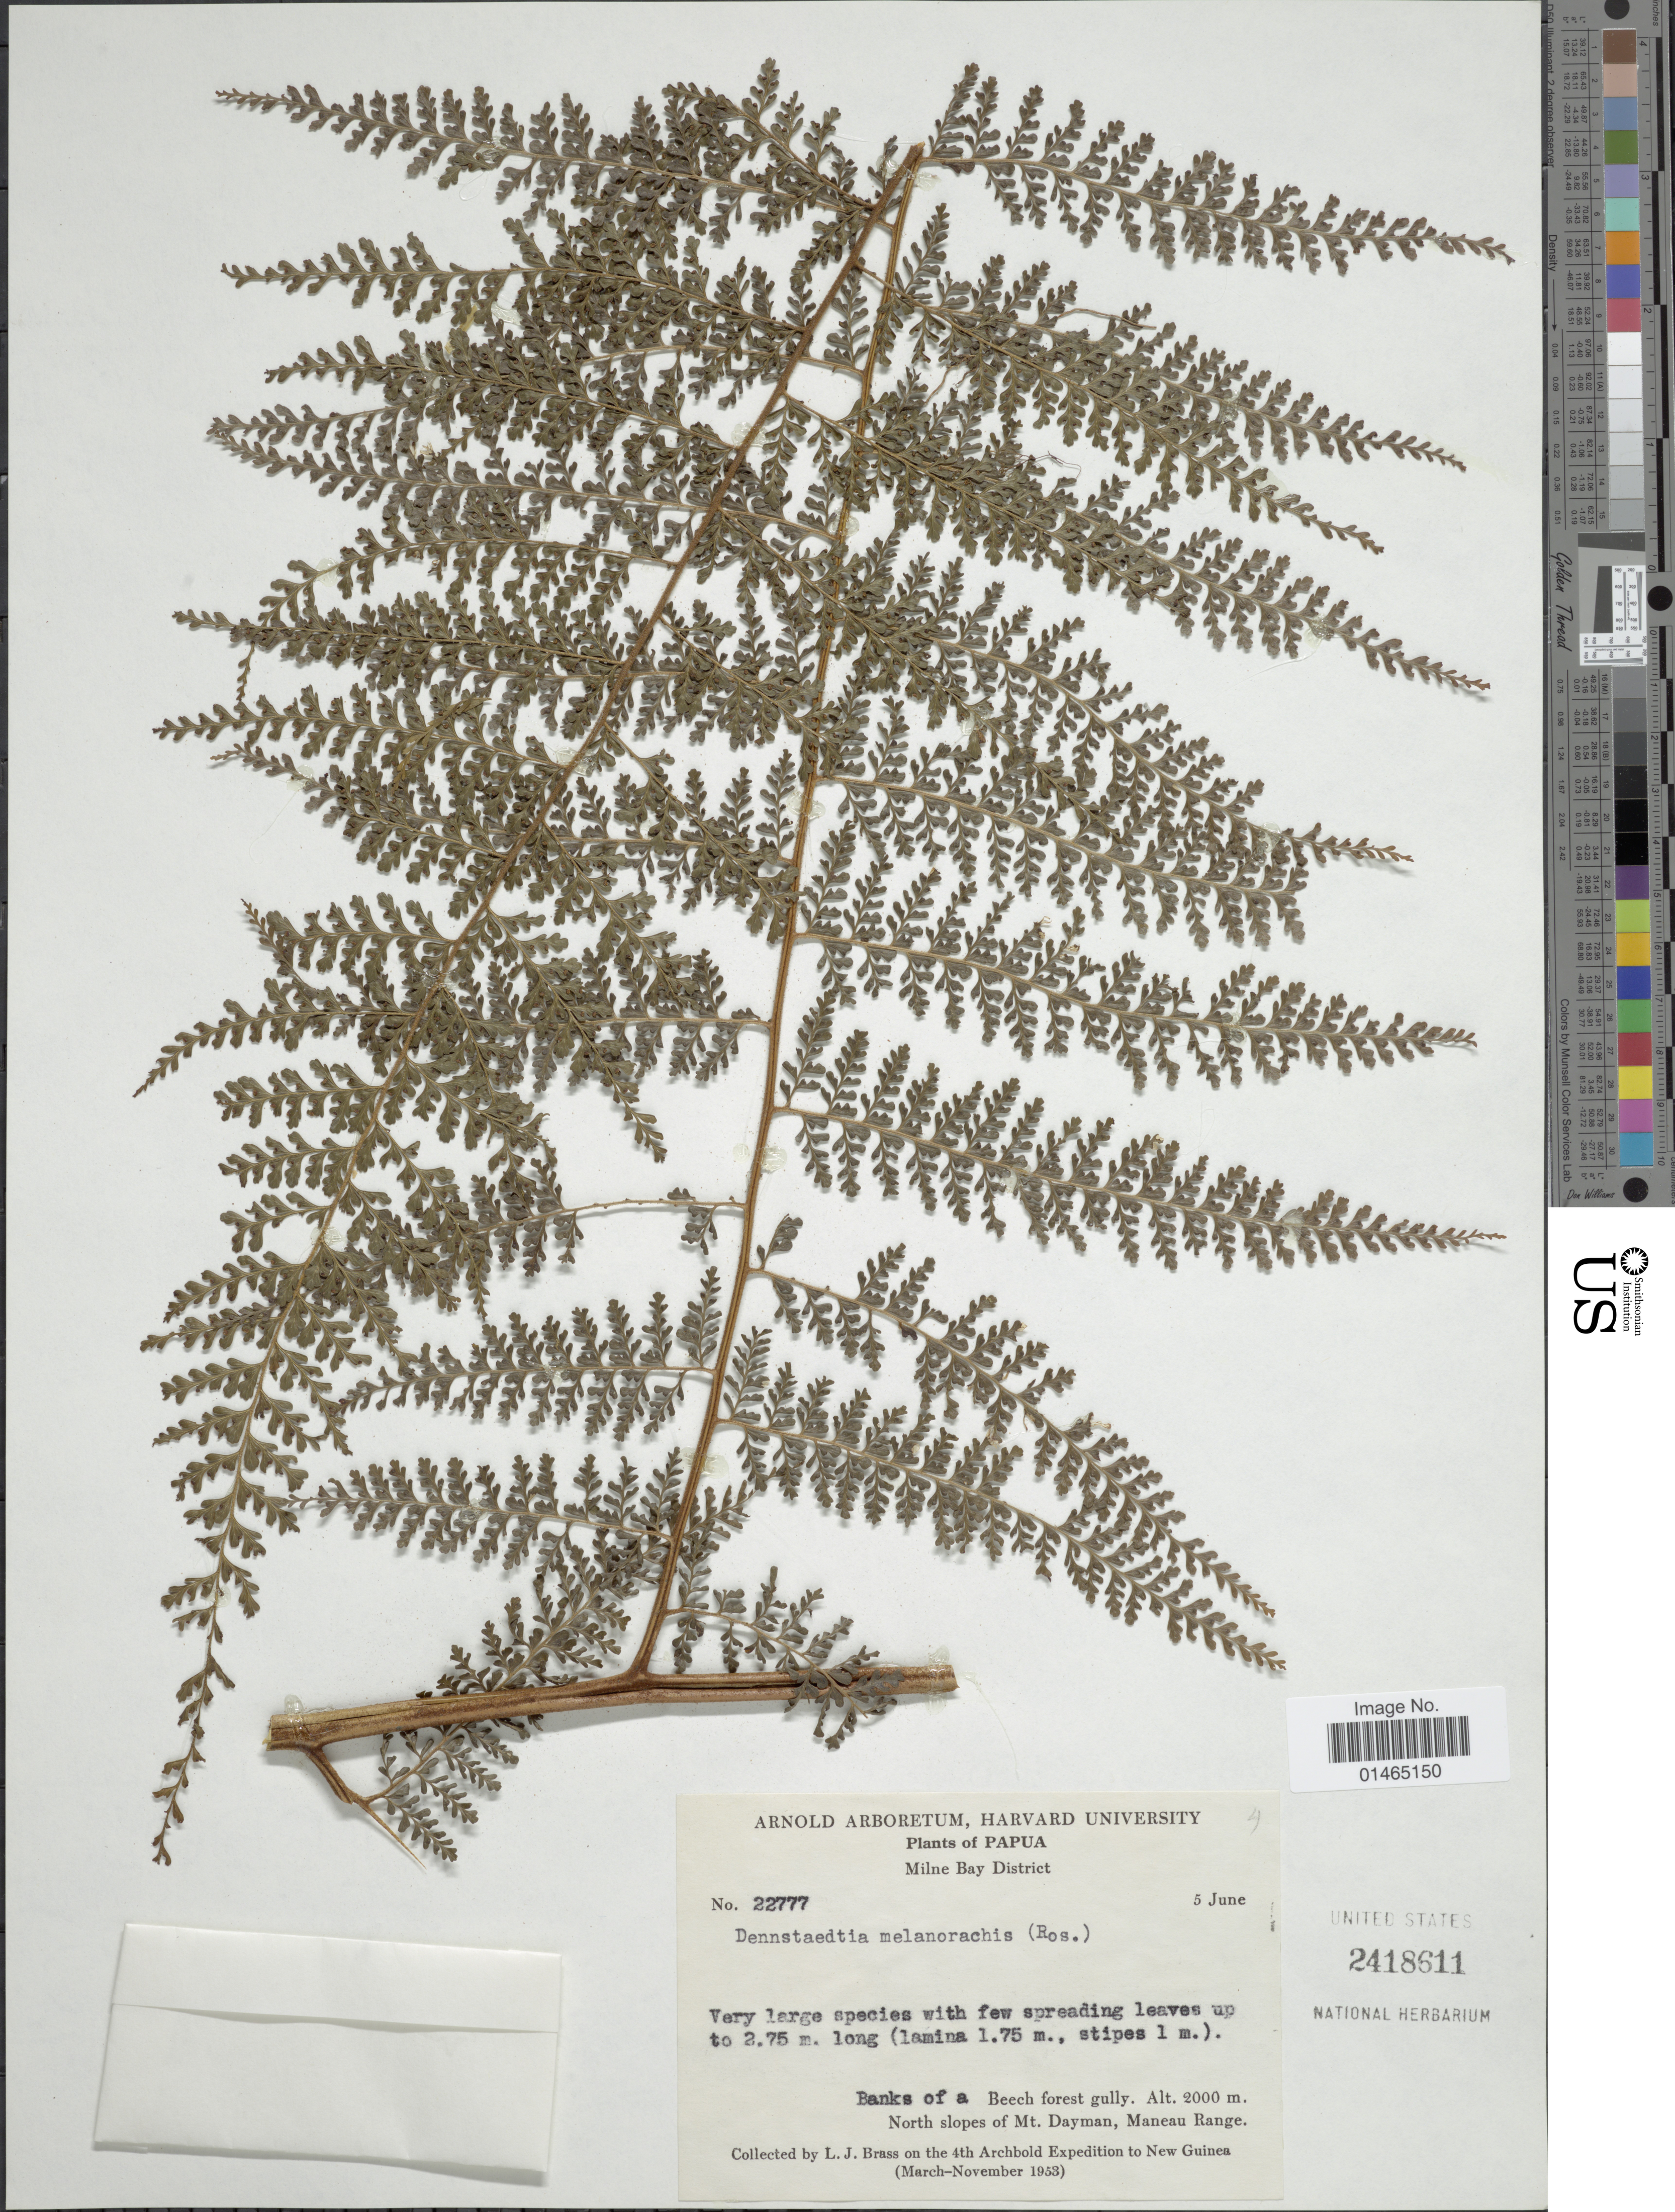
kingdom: Plantae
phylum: Tracheophyta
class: Polypodiopsida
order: Polypodiales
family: Dennstaedtiaceae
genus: Dennstaedtia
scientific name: Dennstaedtia melanorachis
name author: Rosenst.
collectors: L. J. Brass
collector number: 22777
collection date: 1953-06-05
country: Papua New Guinea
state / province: Milne Bay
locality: Banks of a Beech forest gully. North slopes of Mt. Daman, Maneau Range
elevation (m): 2000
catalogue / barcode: US 2418611